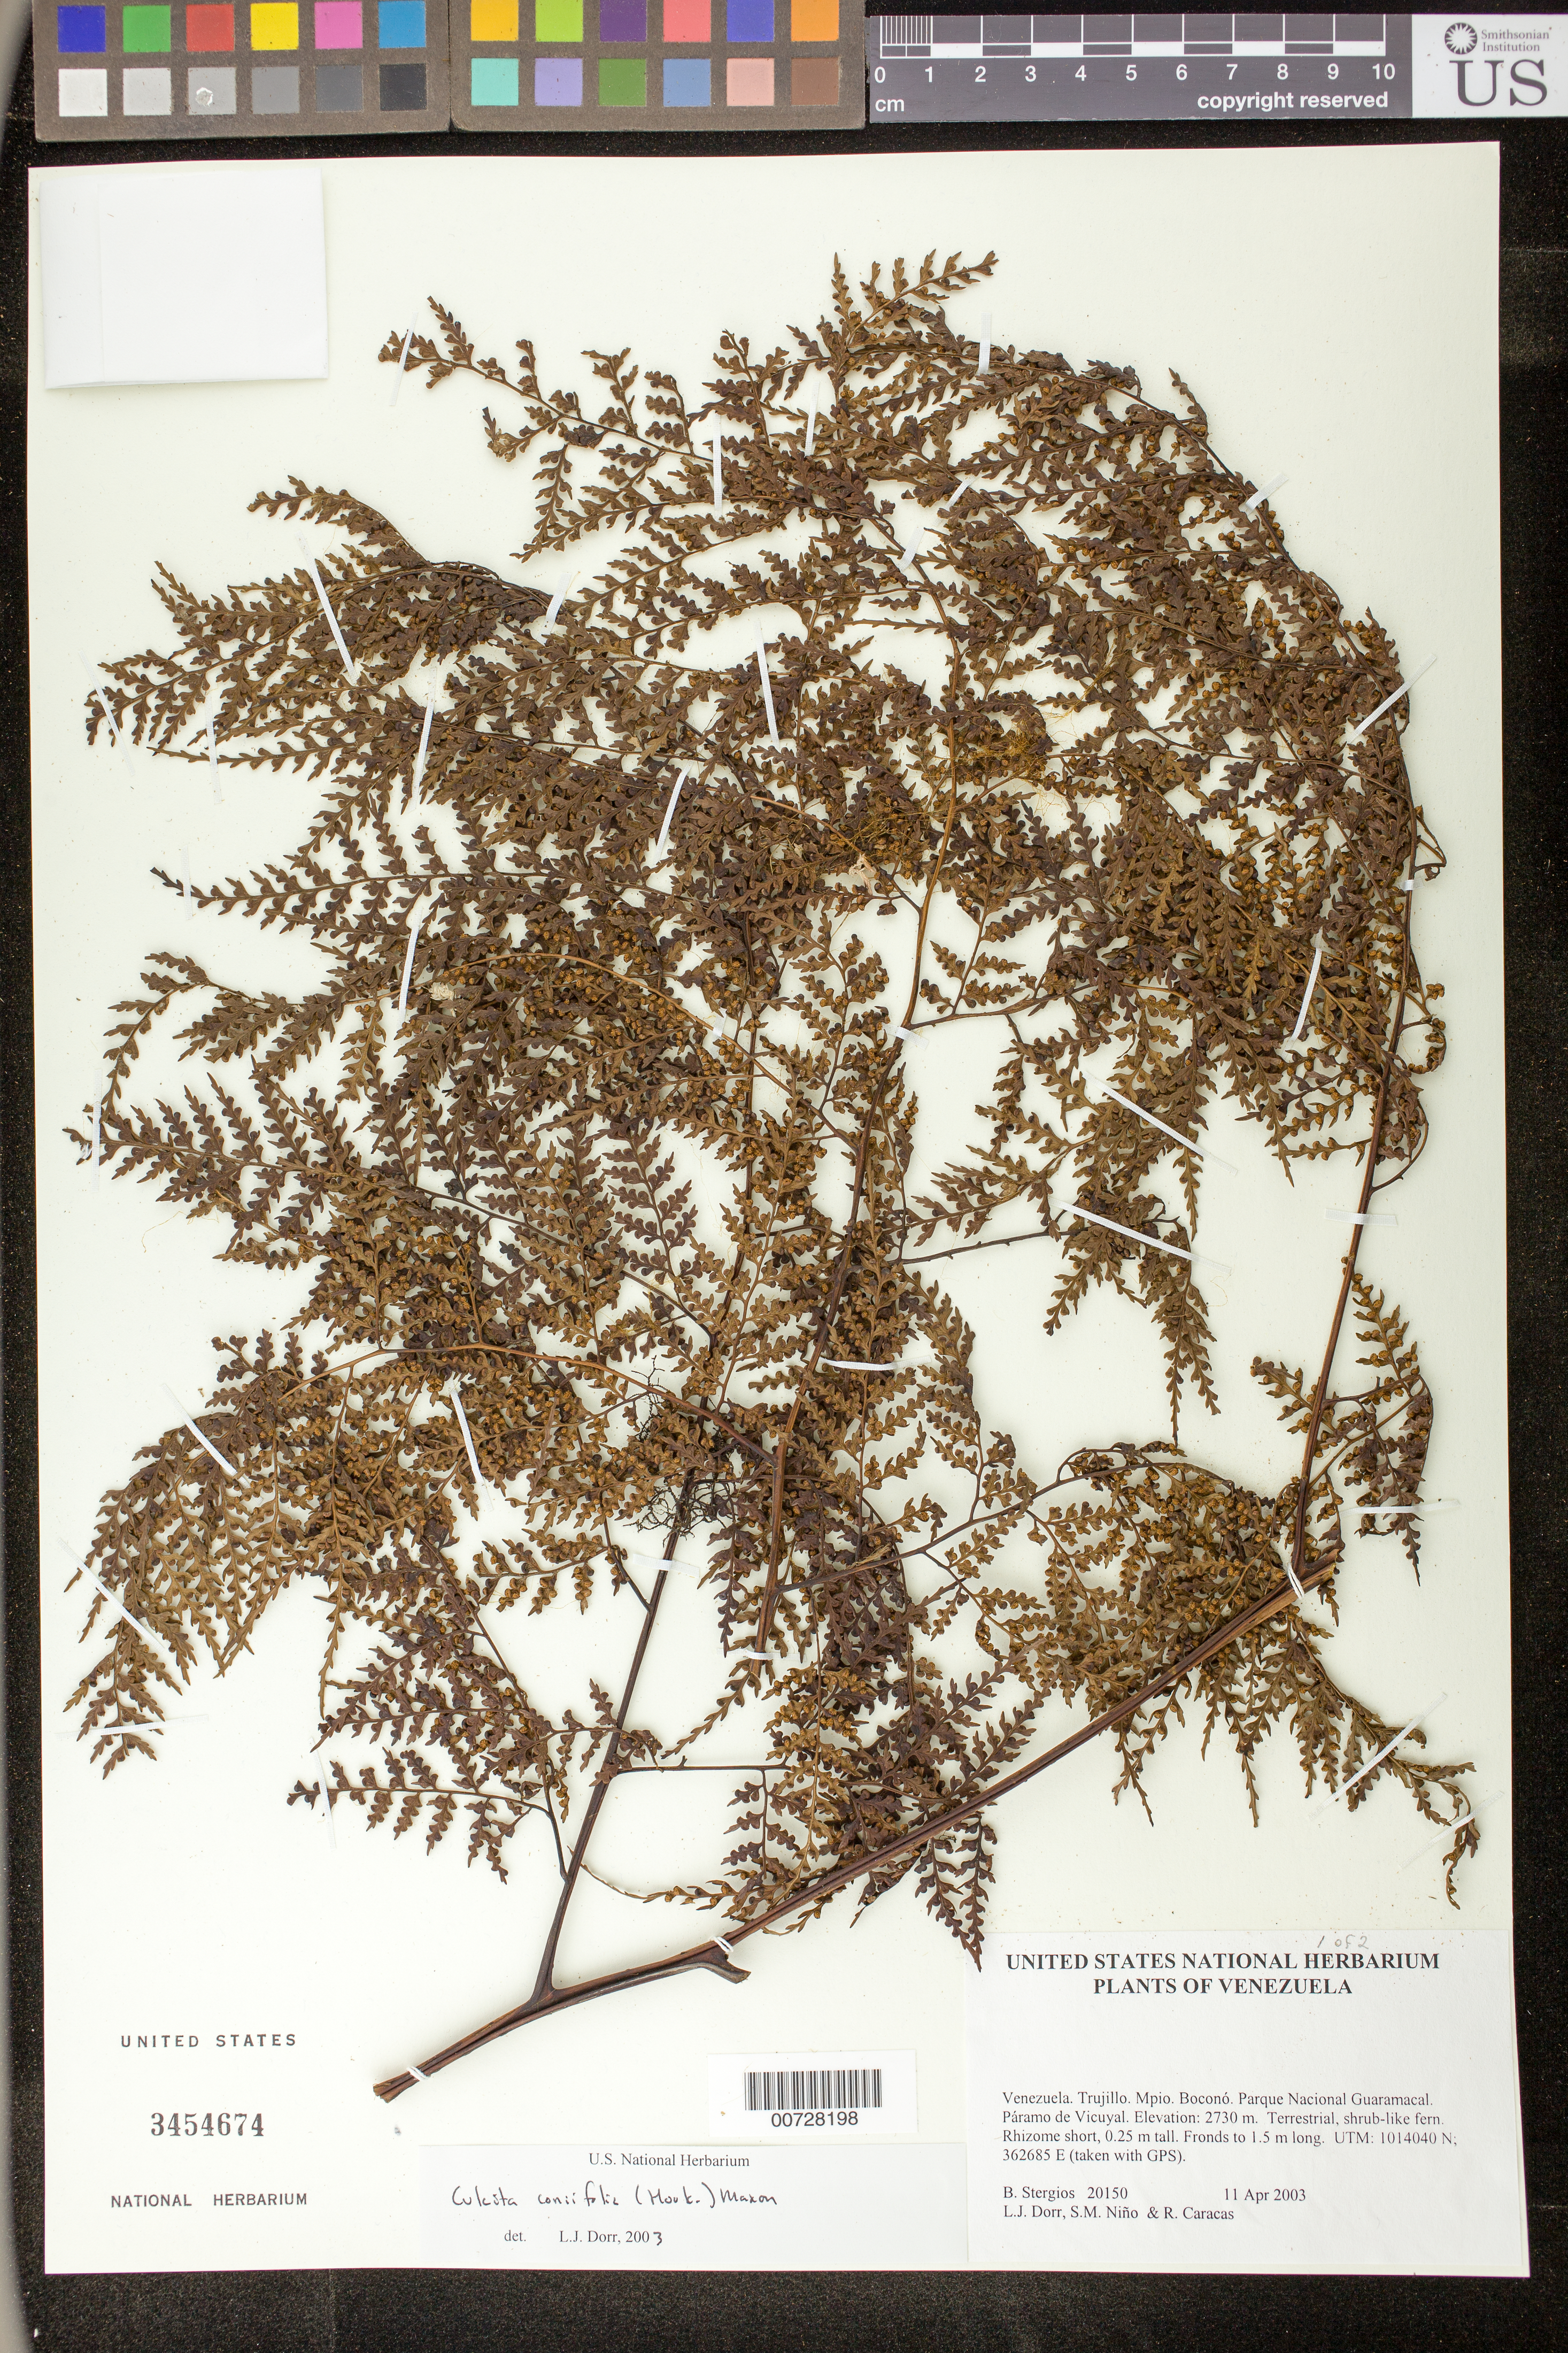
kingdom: Plantae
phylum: Tracheophyta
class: Polypodiopsida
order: Cyatheales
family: Culcitaceae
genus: Culcita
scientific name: Culcita coniifolia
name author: (Hook.) Maxon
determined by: Dorr, L. J., (BOT), Smithsonian Institution - National Museum of Natural History (UNITED STATES)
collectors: B. G. Stergios, L. J. Dorr, S. M. Niño & R. Caracas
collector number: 20150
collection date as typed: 11 Apr 2003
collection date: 2003-04-11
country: Venezuela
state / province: Trujillo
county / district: Boconó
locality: Parque Nacional Guaramacal. Páramo de Vicuyal.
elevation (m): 2730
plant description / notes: PORT, UC, US, VEN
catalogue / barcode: US 3454674